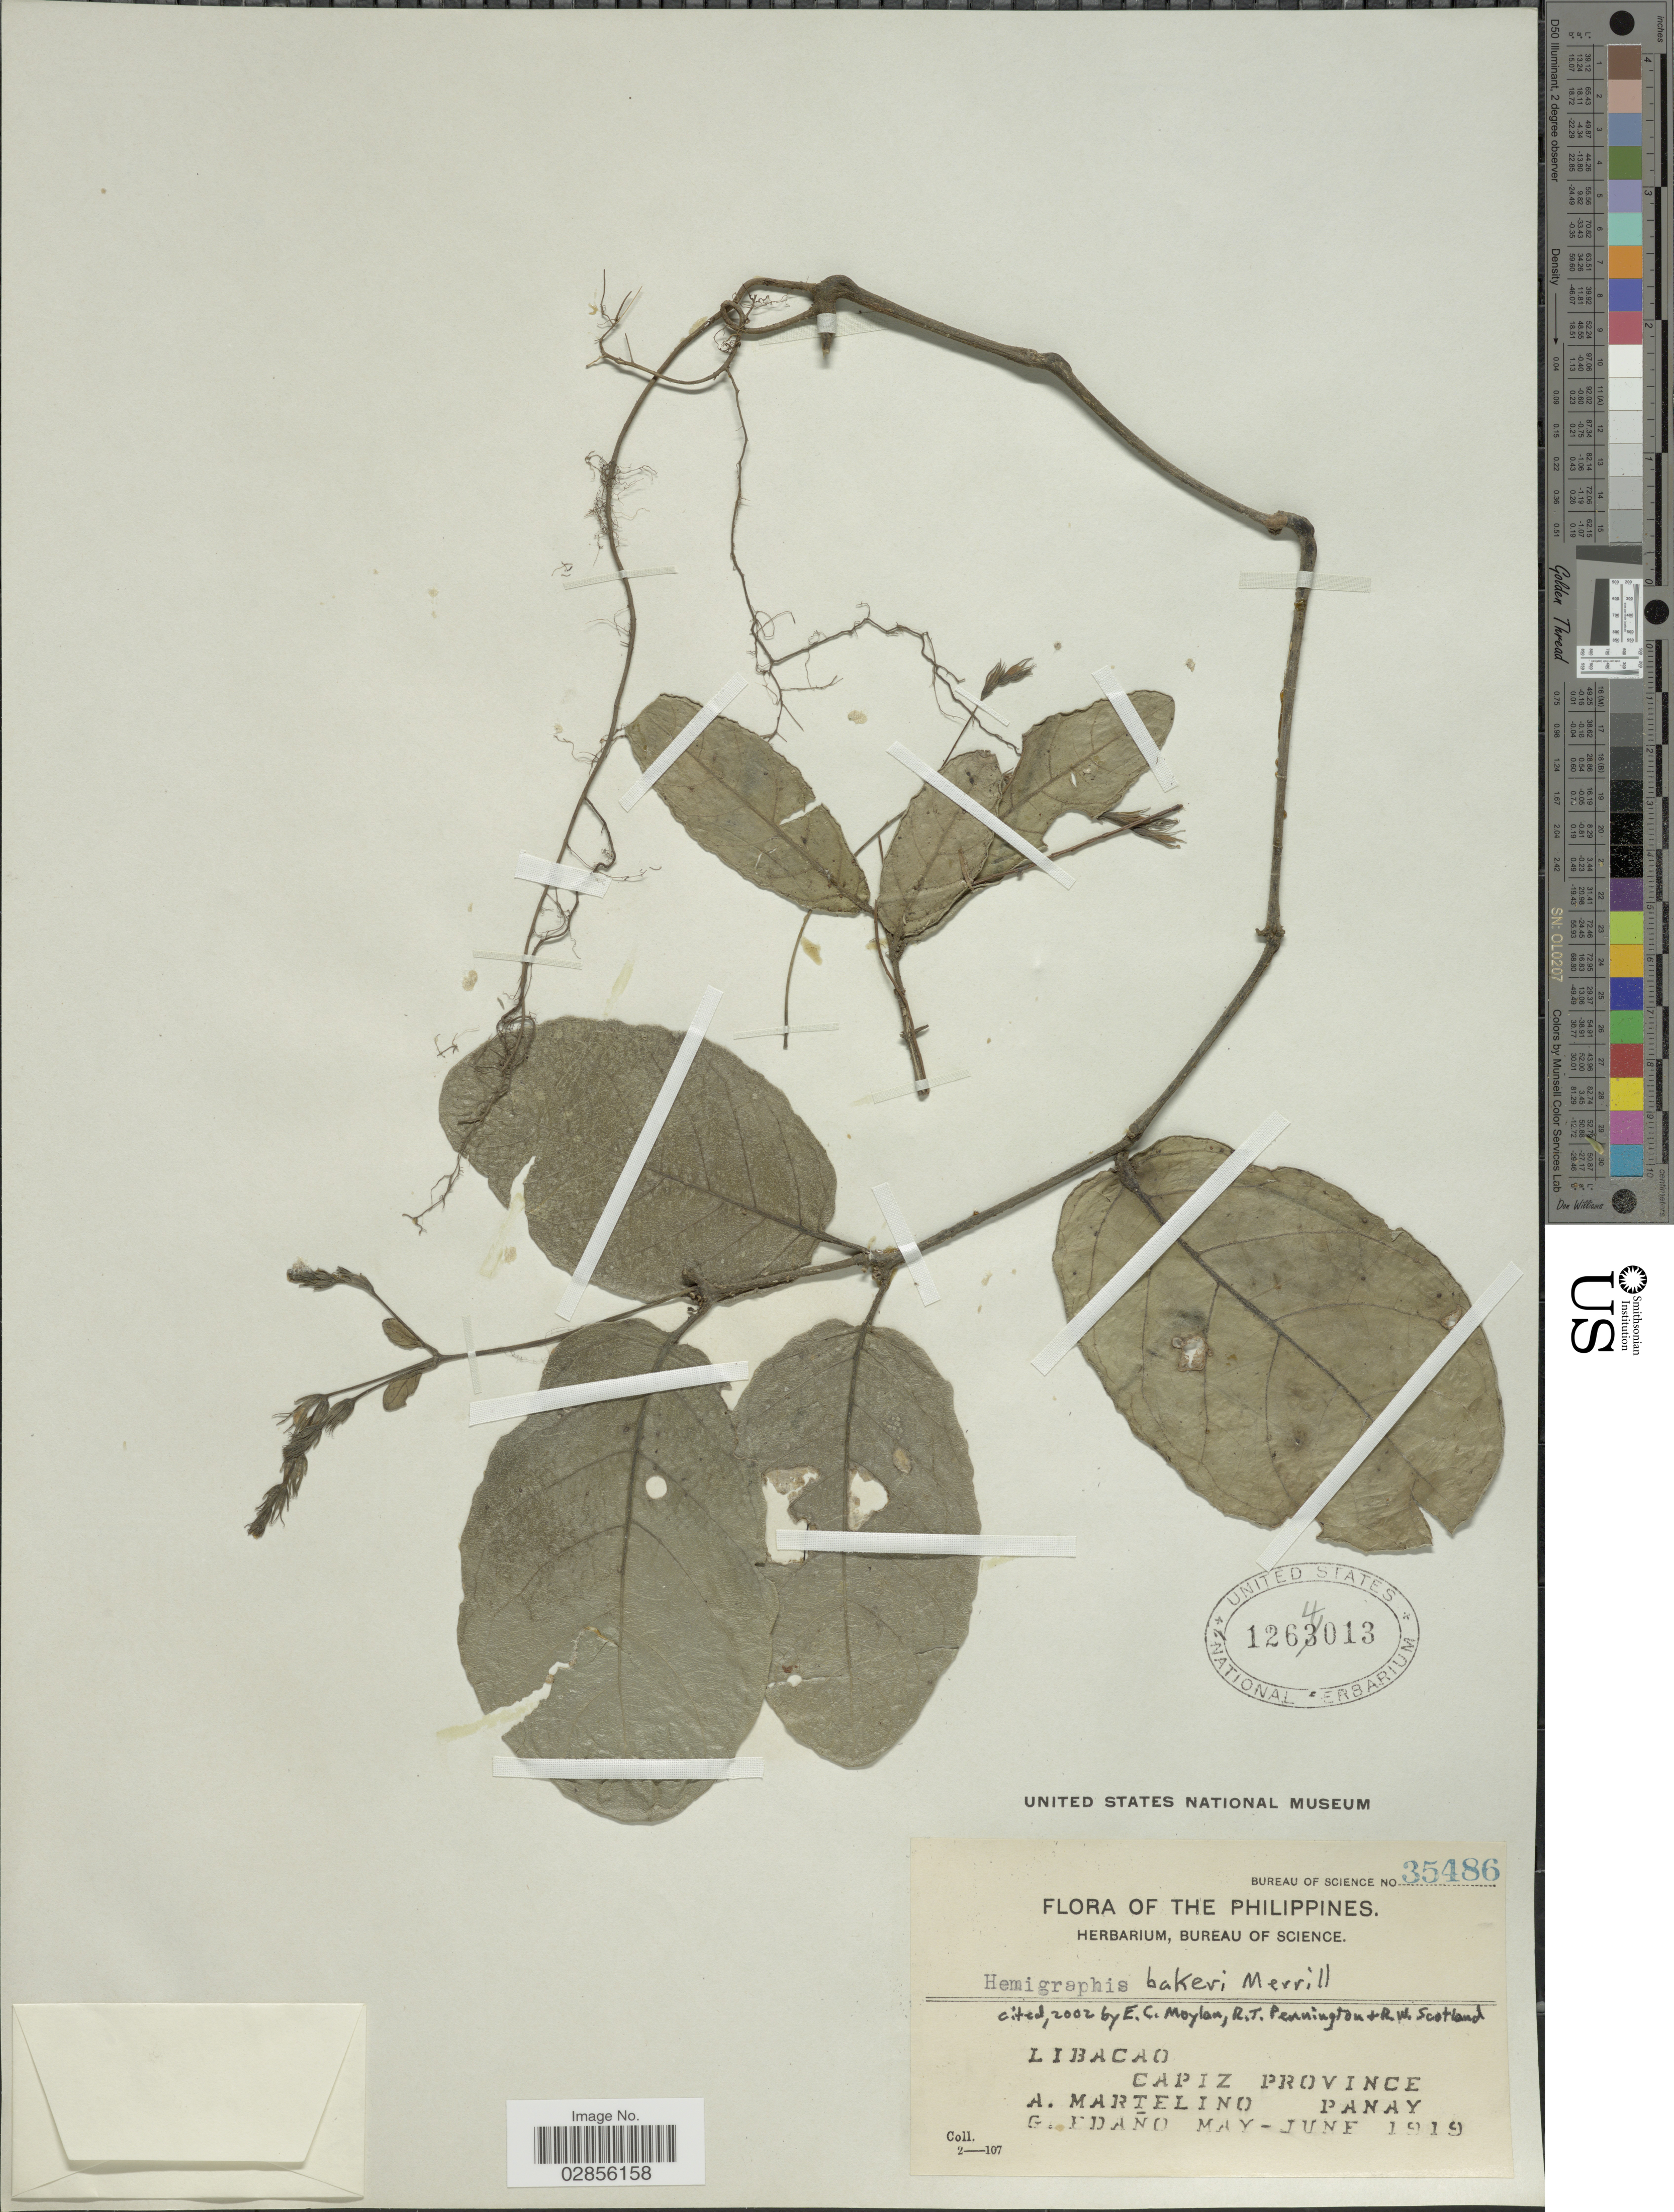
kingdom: Plantae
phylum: Tracheophyta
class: Magnoliopsida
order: Lamiales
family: Acanthaceae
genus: Hemigraphis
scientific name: Hemigraphis bakeri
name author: Merr.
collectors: A. Martelino & G. Edaño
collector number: Bureau of Science 35486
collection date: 1919-05/1919-06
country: Philippines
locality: Libacao. Capiz Province. Panay.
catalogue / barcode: US 1264013